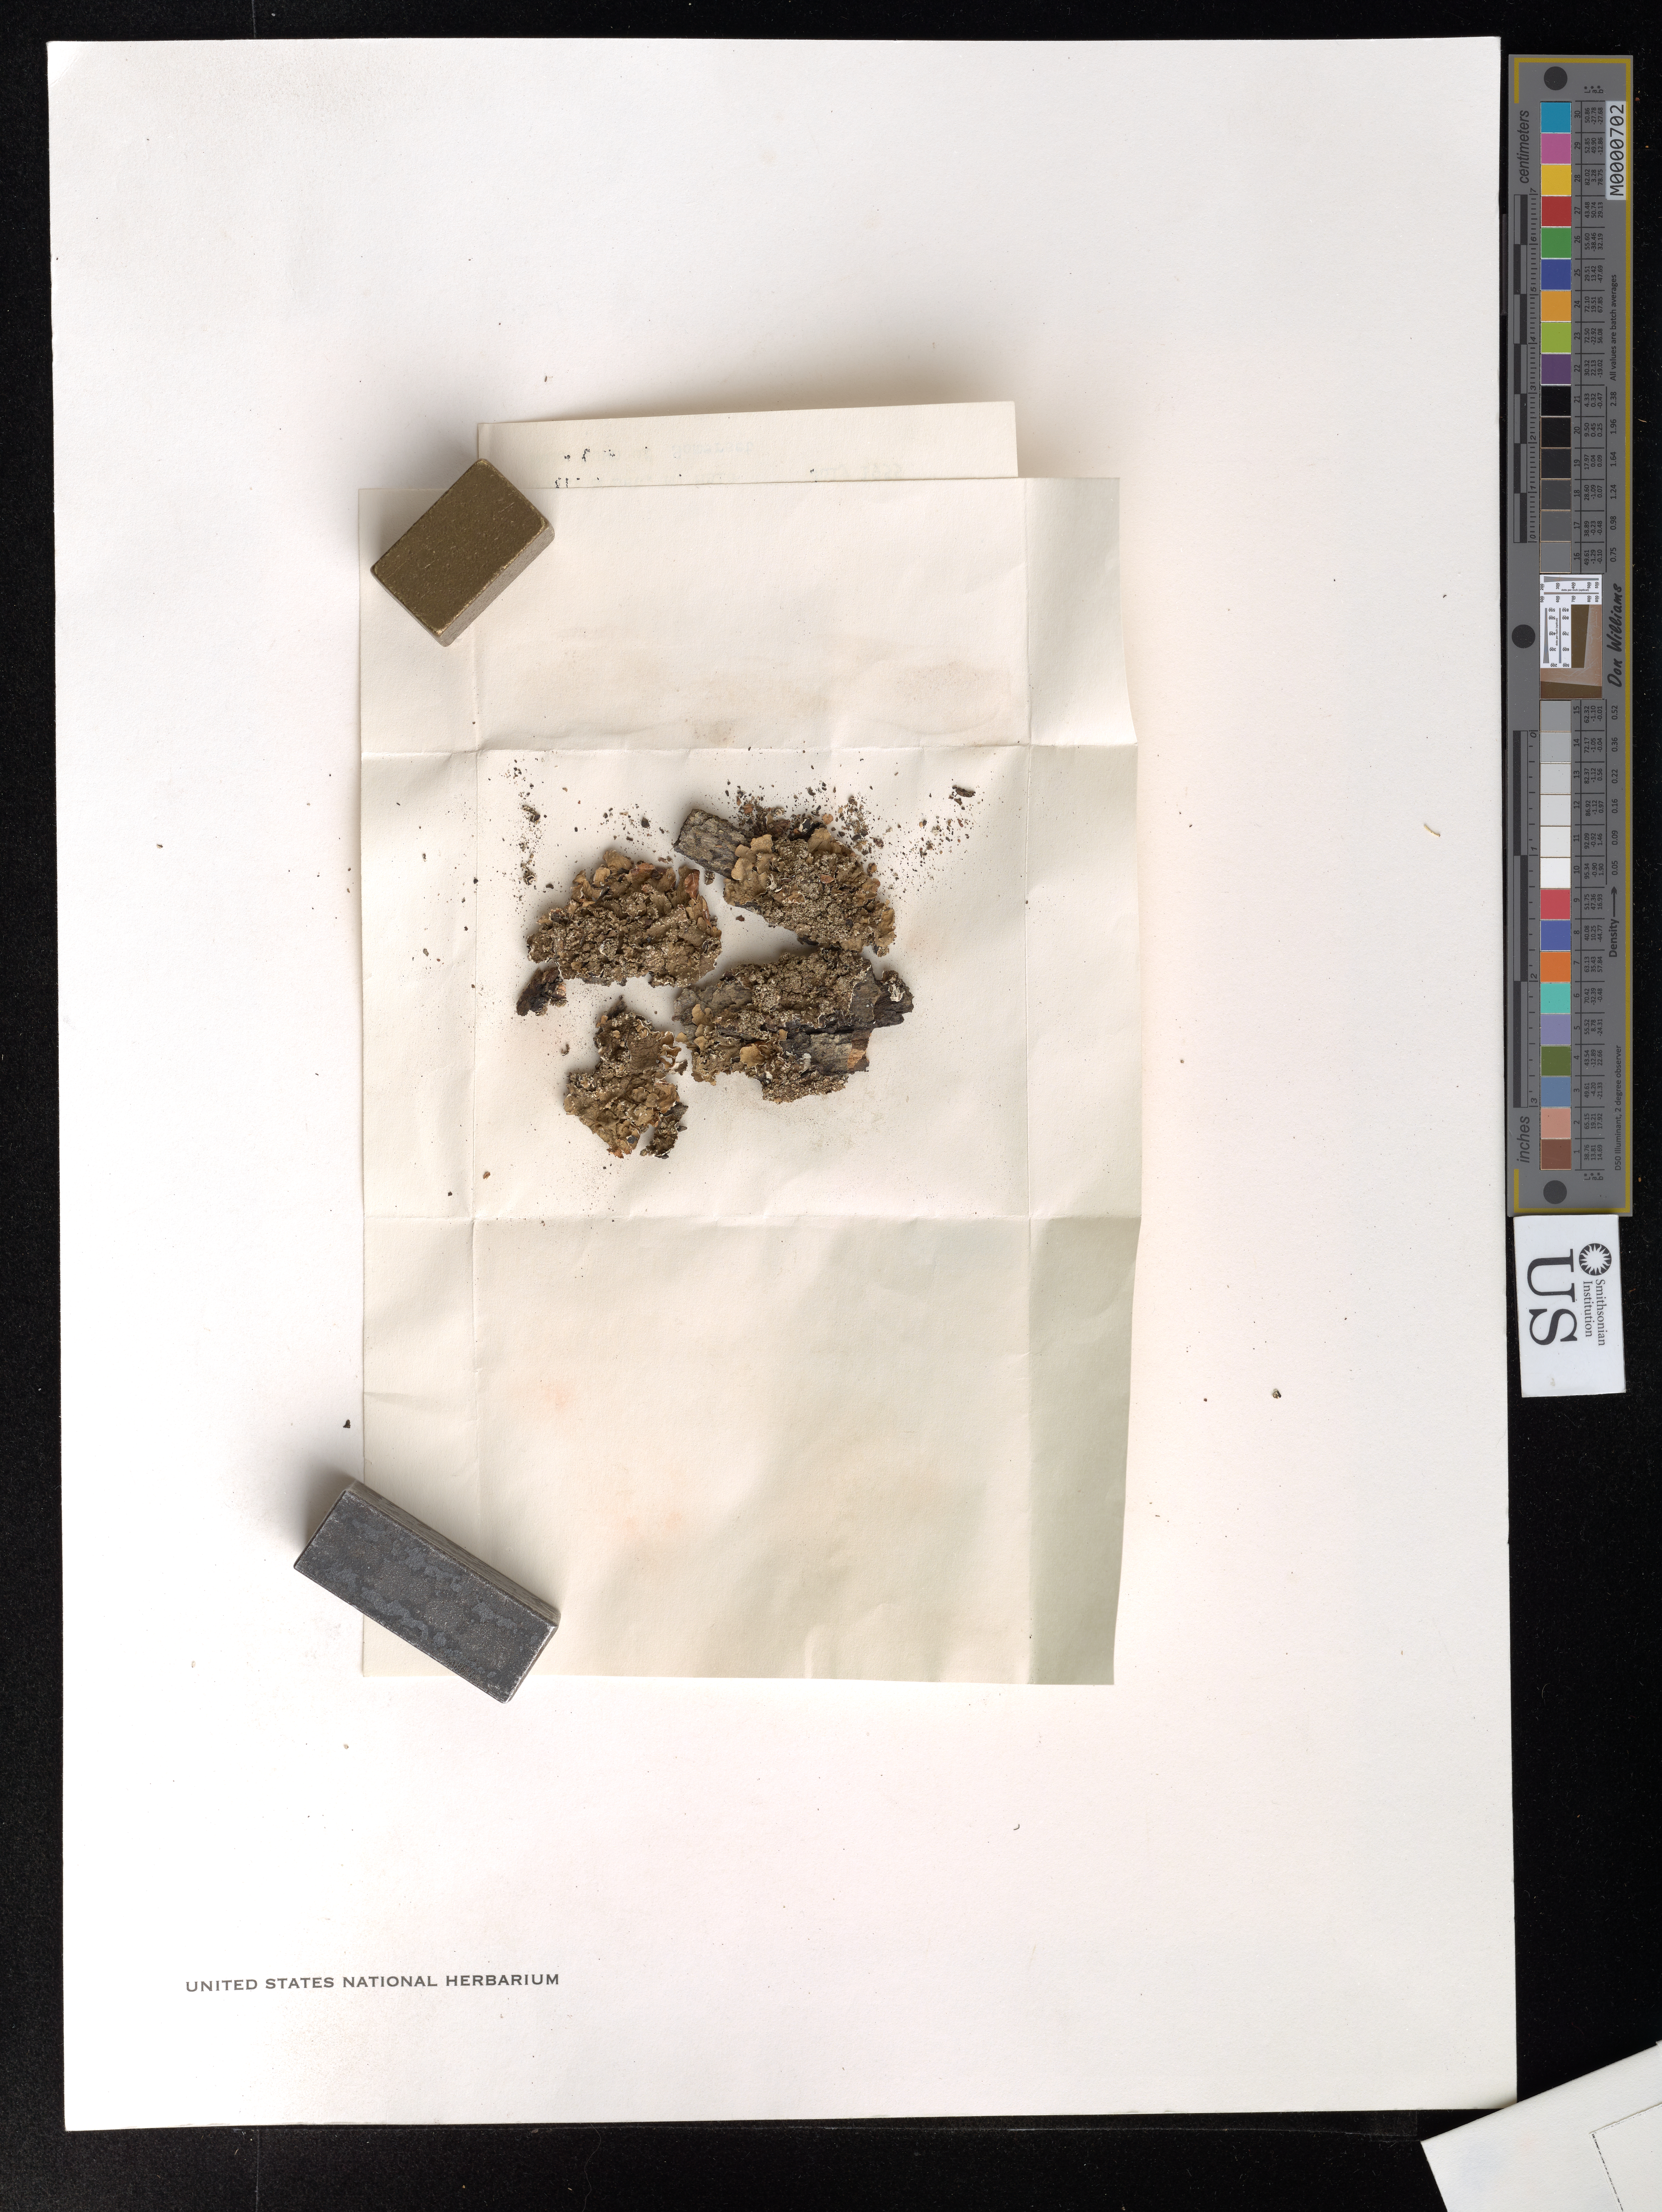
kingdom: Fungi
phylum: Ascomycota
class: Lecanoromycetes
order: Lecanorales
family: Parmeliaceae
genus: Flavopunctelia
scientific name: Flavopunctelia flaventior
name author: (Stirt.) Hale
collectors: M. Hale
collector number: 8196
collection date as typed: Jul 1955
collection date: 1955-07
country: United States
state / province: Pennsylvania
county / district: Somerset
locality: Near town of somerset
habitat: On white oak